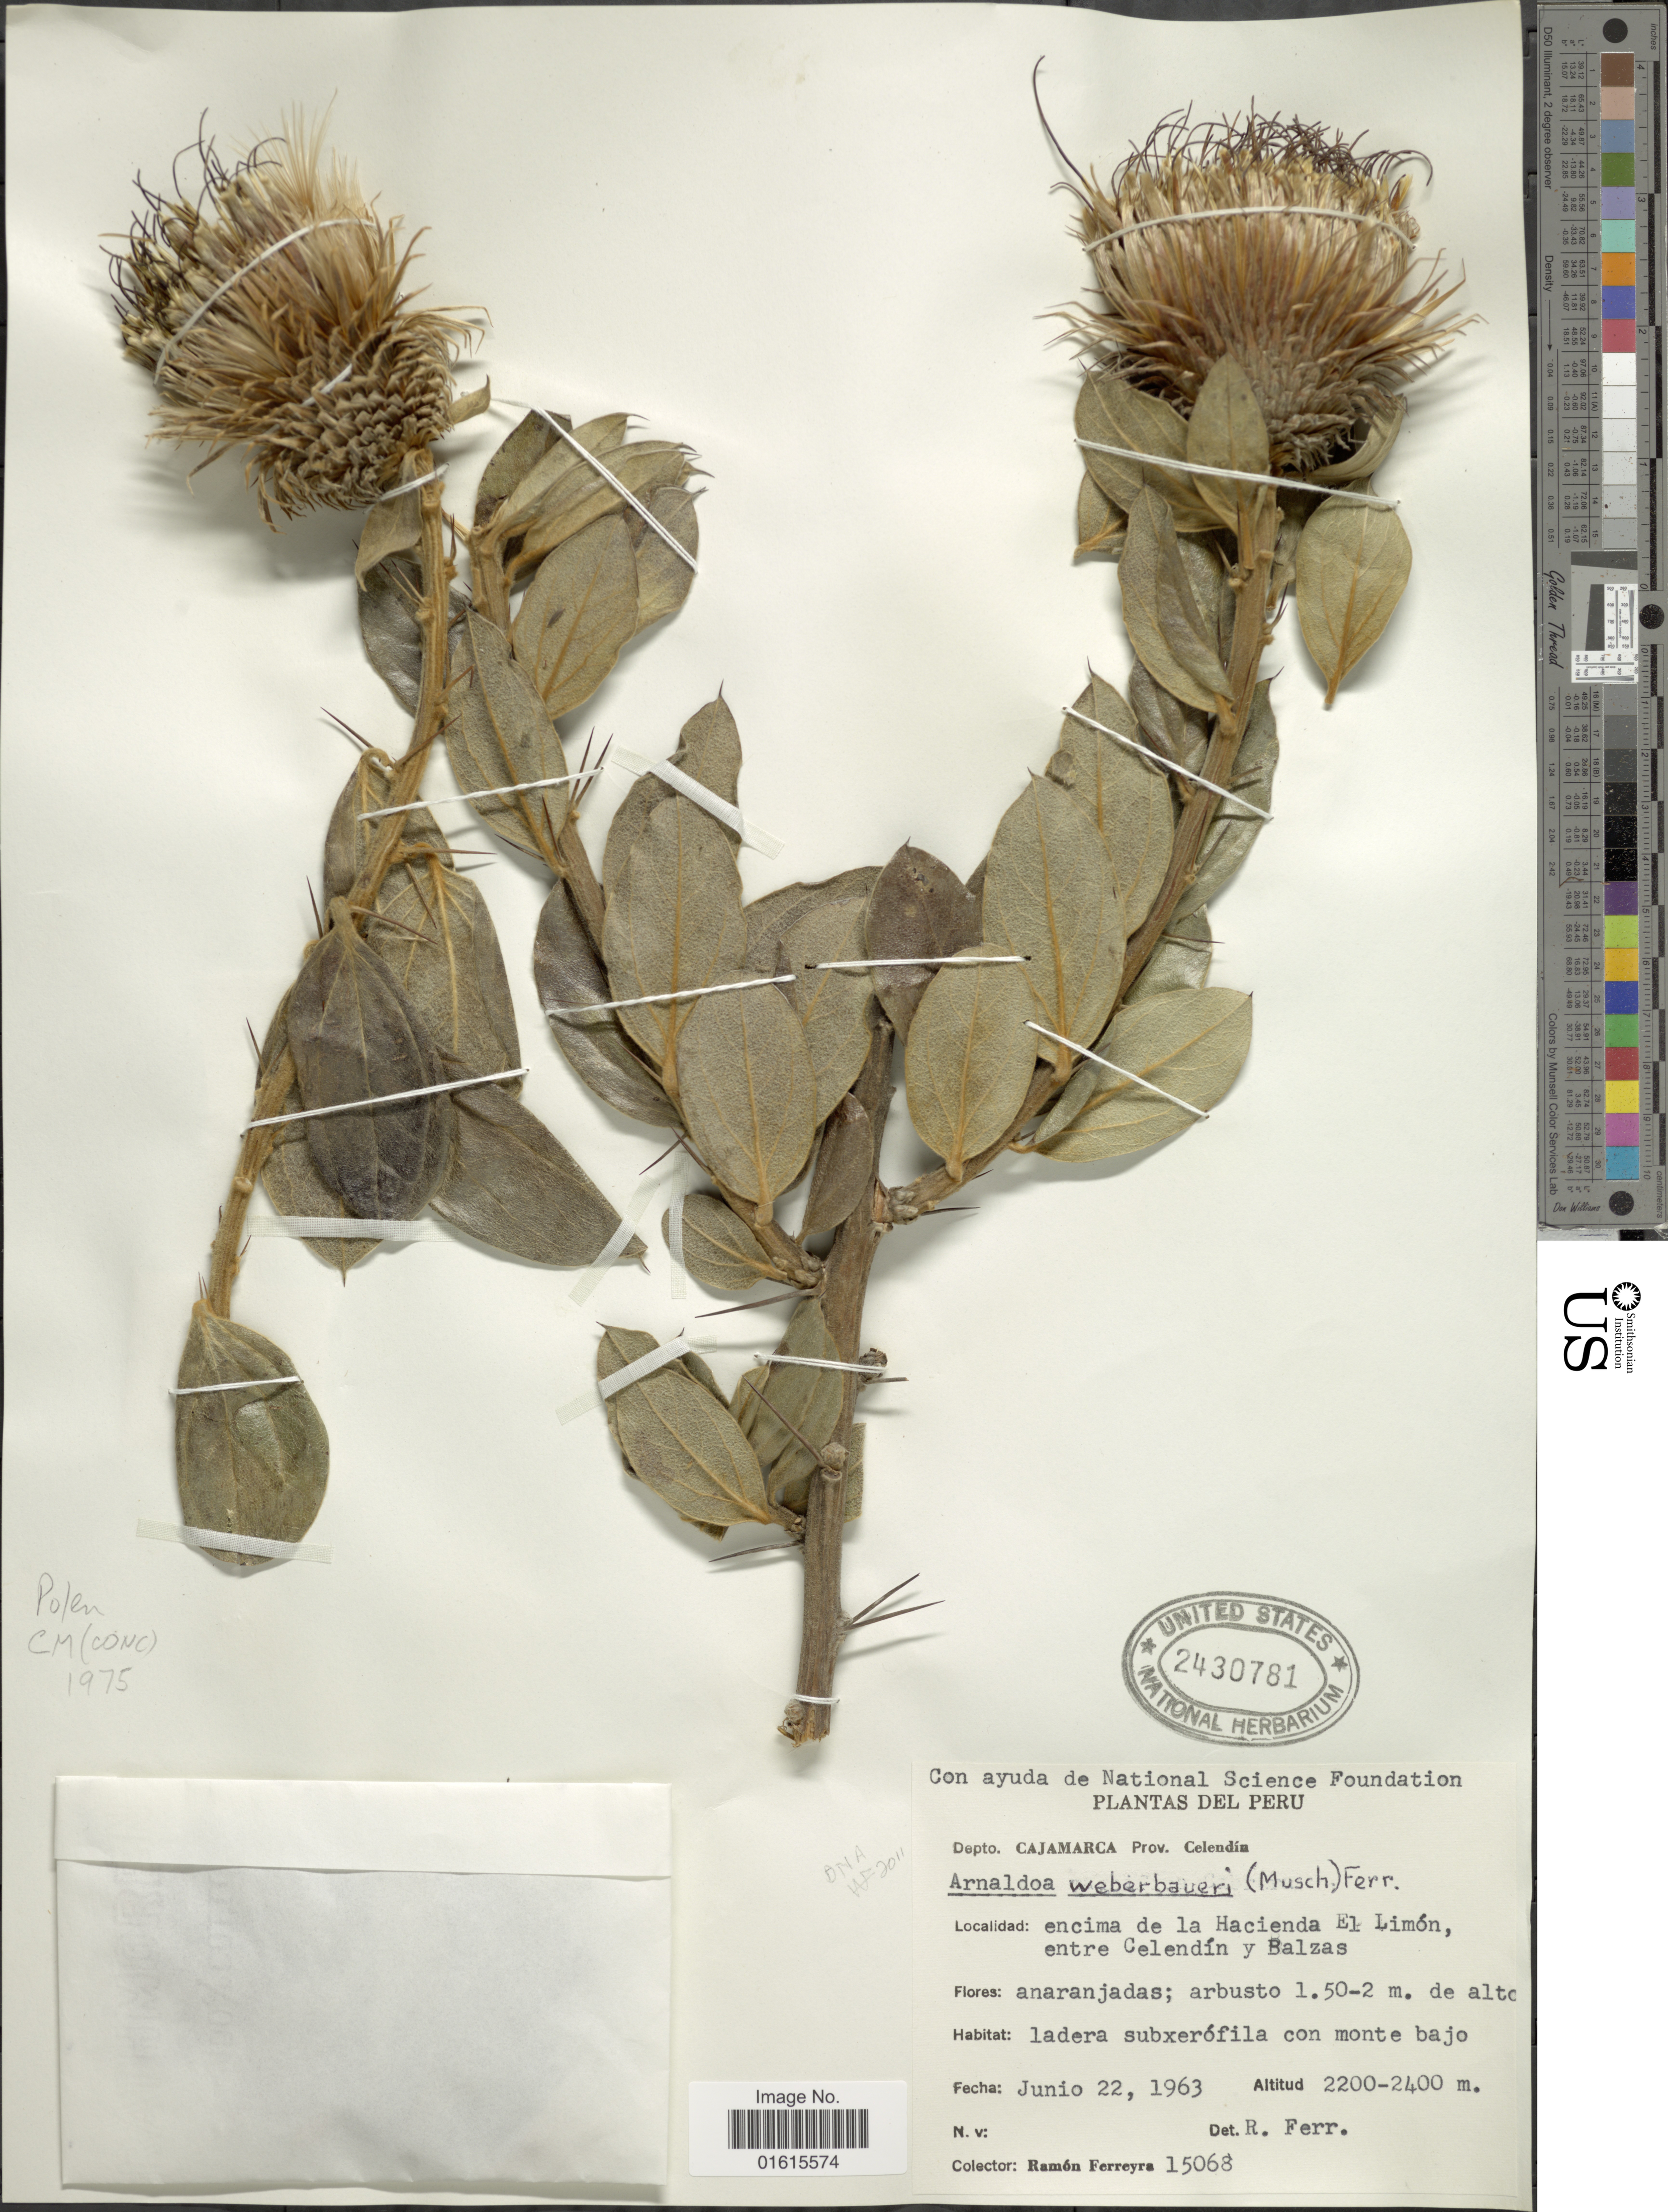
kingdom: Plantae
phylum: Tracheophyta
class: Magnoliopsida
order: Asterales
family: Asteraceae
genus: Arnaldoa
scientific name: Arnaldoa weberbaueri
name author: (Muschl.) Ferreyra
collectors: R. A. Ferreyra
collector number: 15068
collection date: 1963-06-22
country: Peru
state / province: Cajamarca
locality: Prov. Celendia, encima de la Hacienda El Limon, entre Celendin y Balzas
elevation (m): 2200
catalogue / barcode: US 2430781